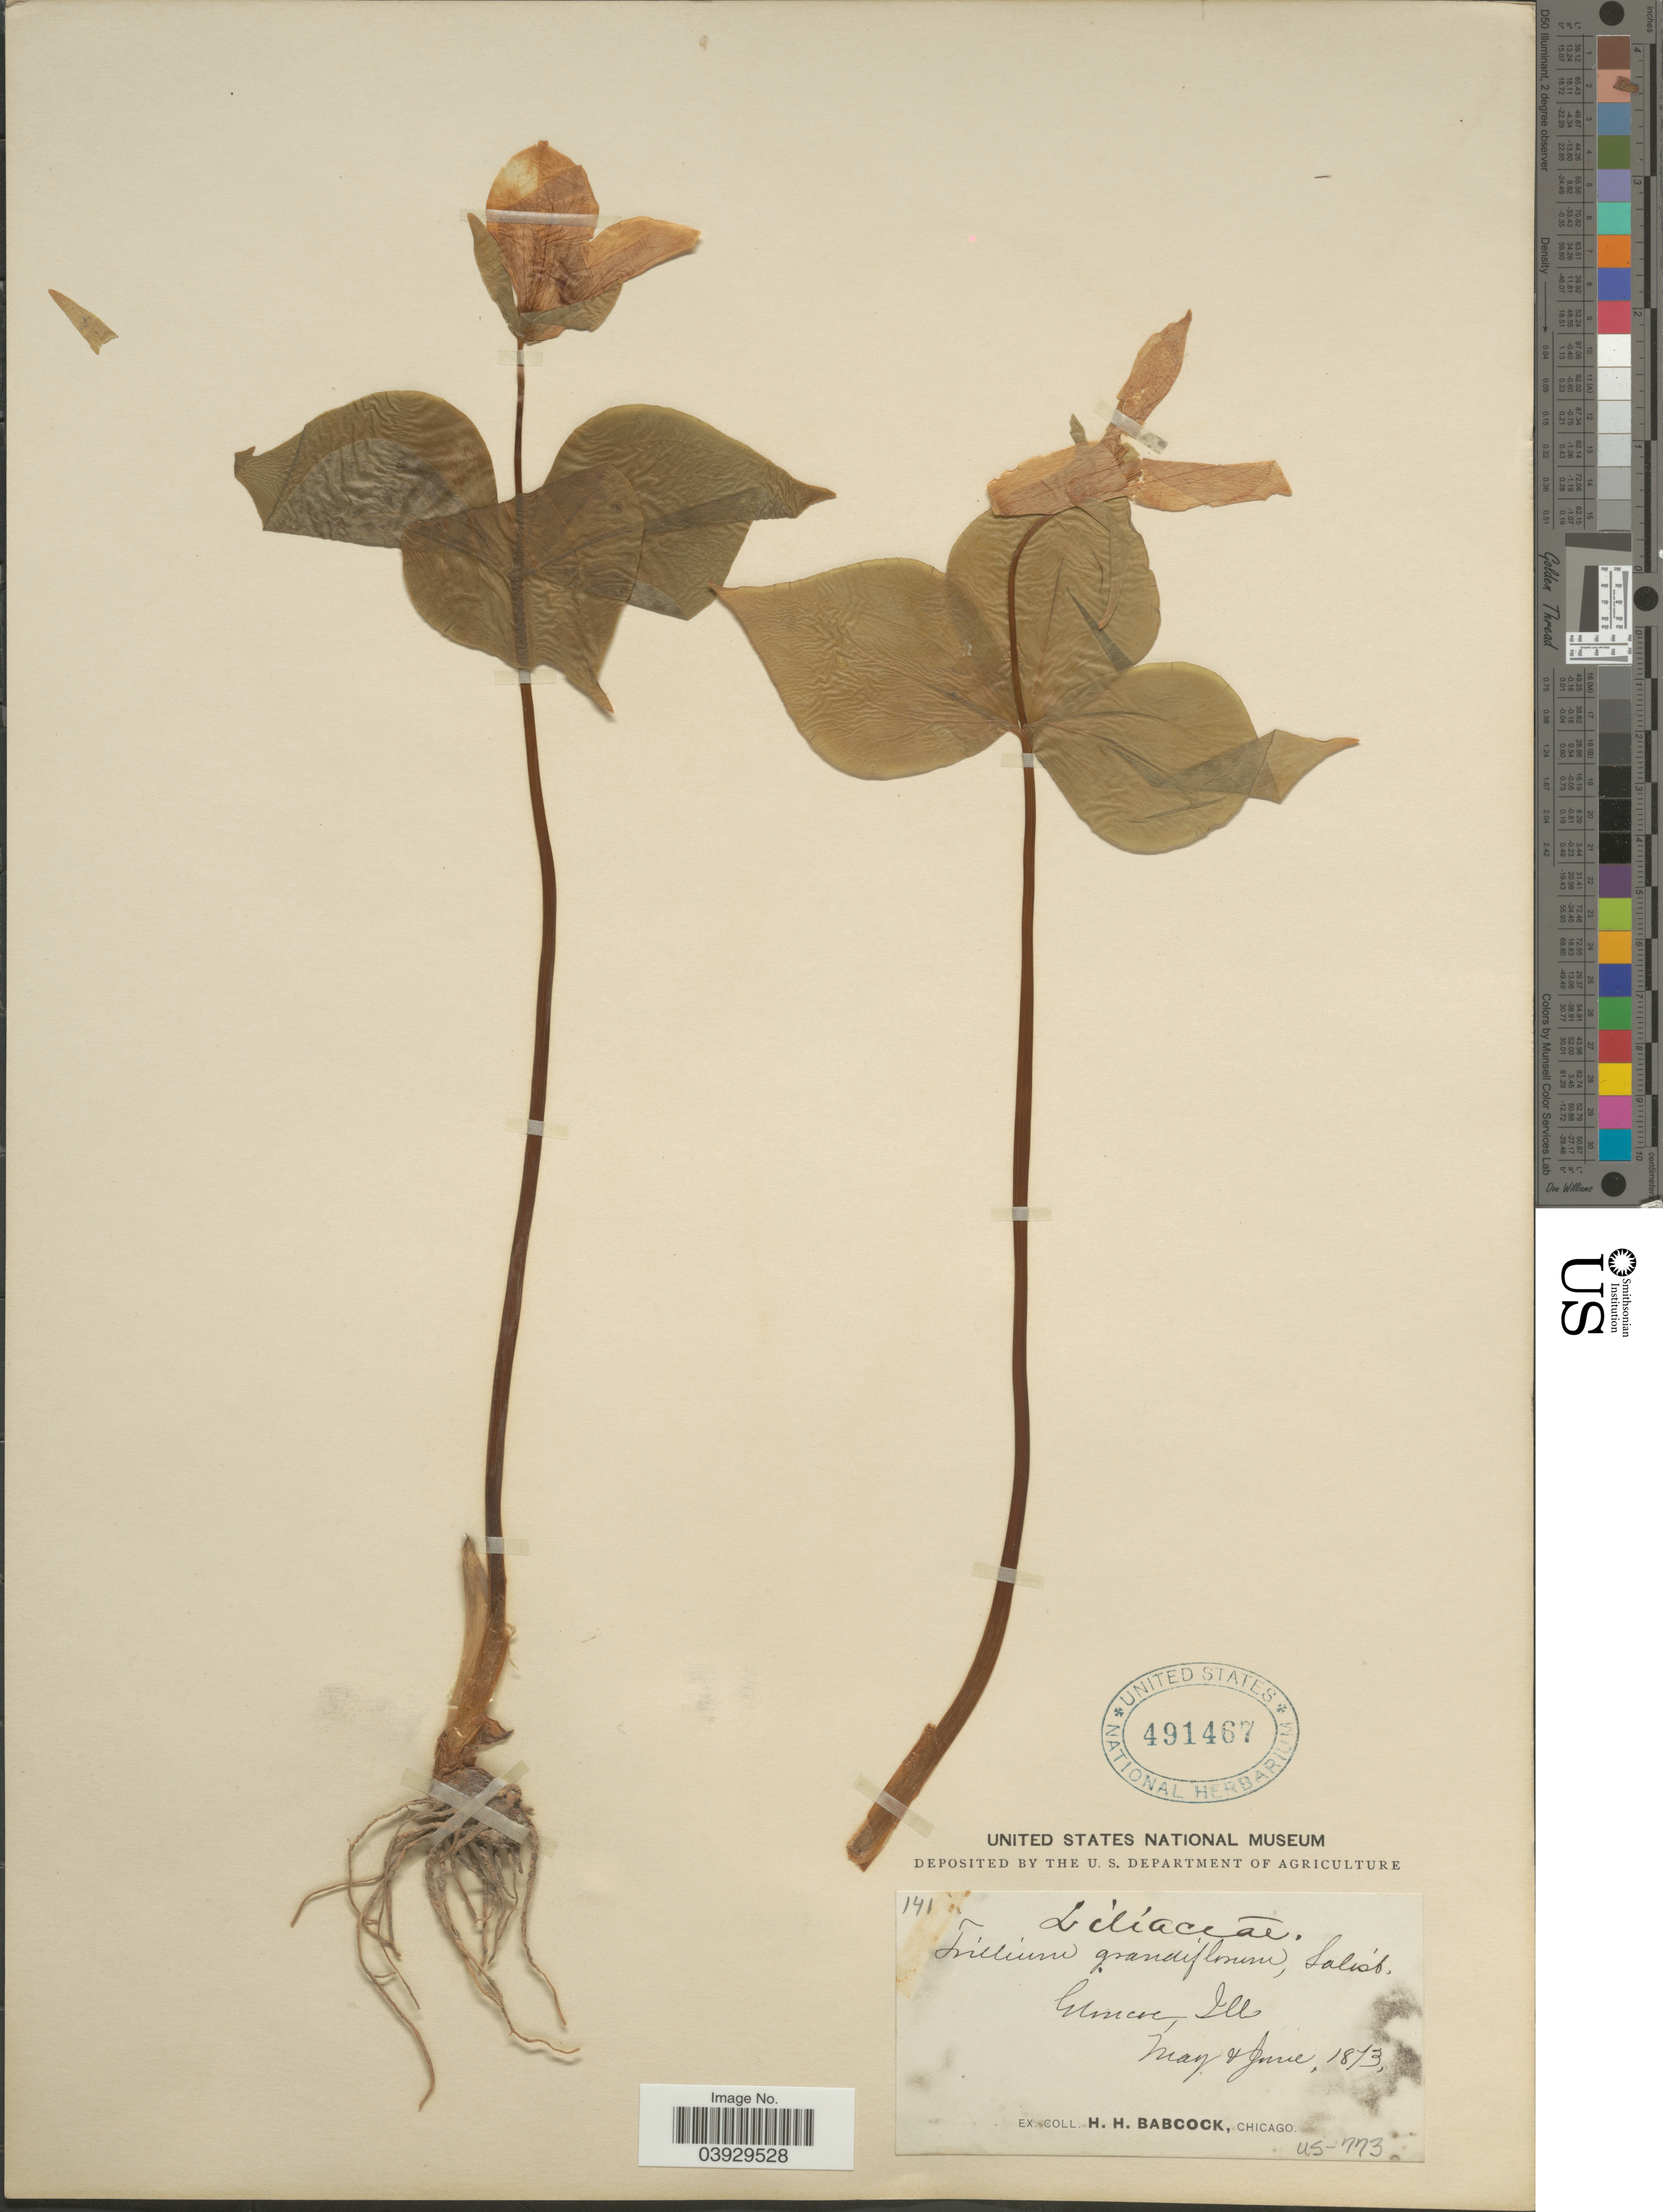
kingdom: Plantae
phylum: Tracheophyta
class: Liliopsida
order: Liliales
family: Melanthiaceae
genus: Trillium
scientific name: Trillium grandiflorum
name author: (Michx.) Salisb.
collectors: H. Babcock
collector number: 141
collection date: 1873-05/1873-06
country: United States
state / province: Illinois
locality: Elmore.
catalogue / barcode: US 491467